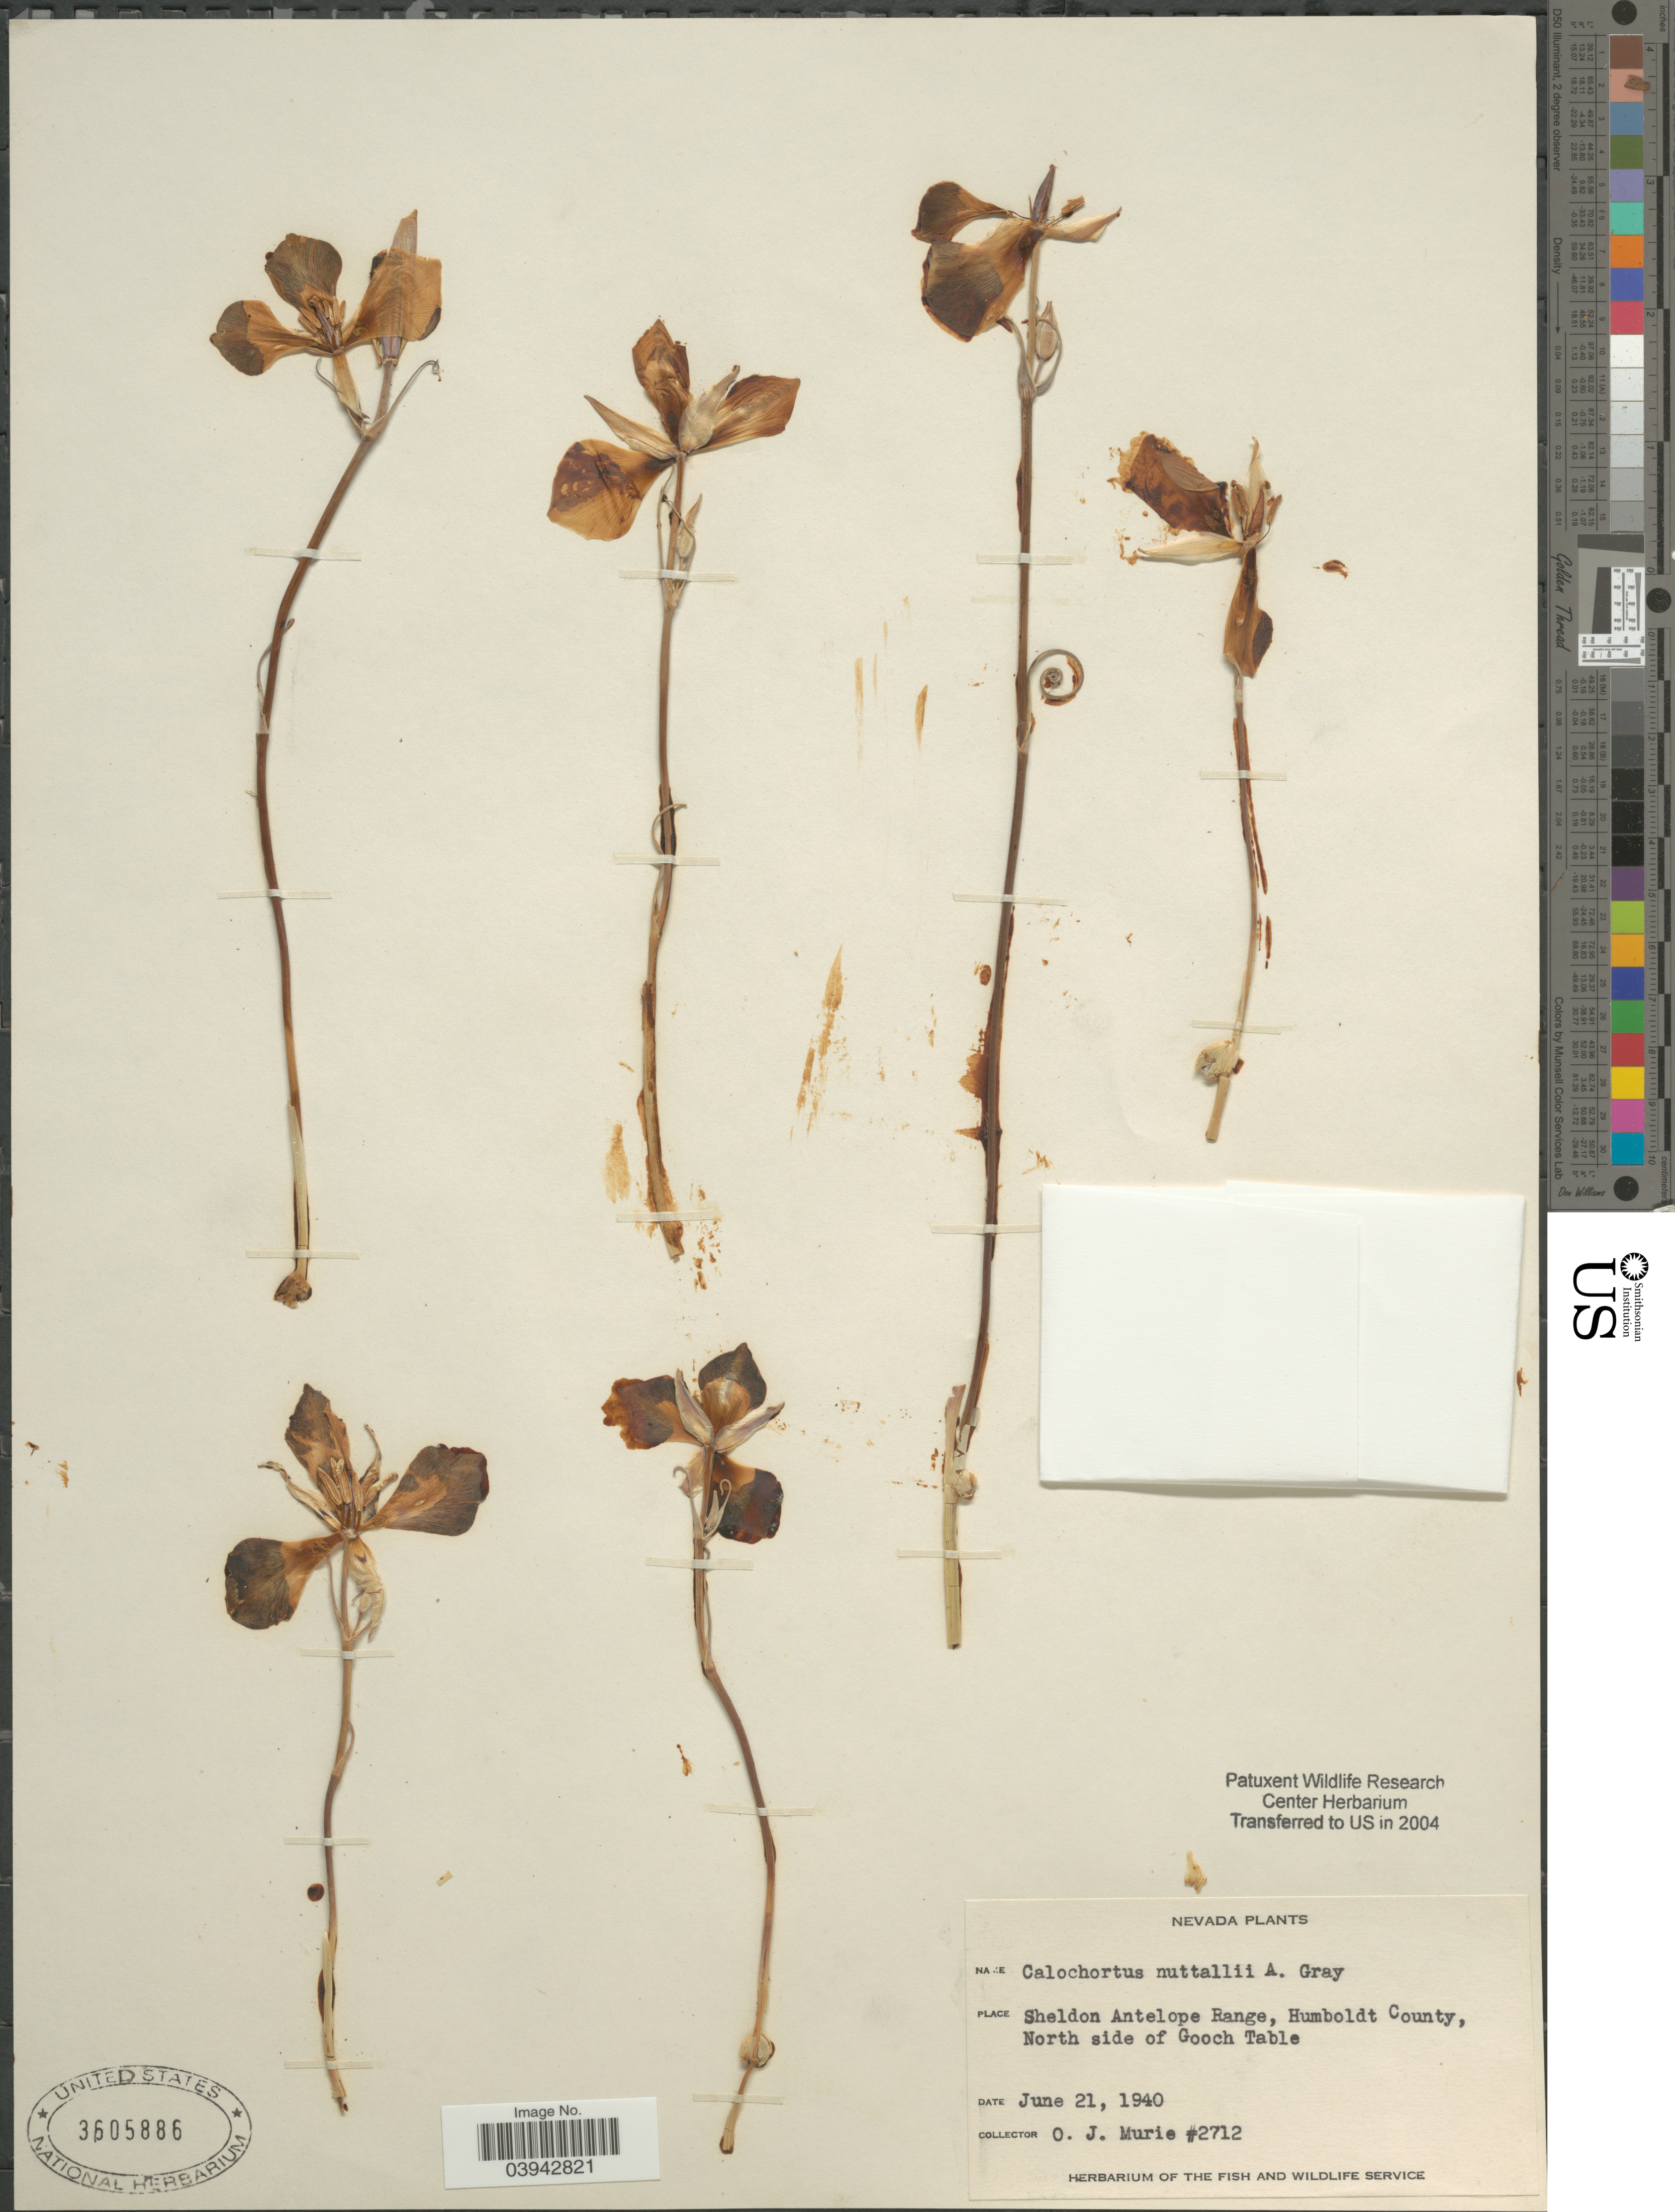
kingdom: Plantae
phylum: Tracheophyta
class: Liliopsida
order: Liliales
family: Liliaceae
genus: Calochortus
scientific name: Calochortus nuttallii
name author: Torr.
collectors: O. Murie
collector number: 2712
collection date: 1940-06-21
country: United States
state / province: Nevada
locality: Sheldon Antelope Range, Humboldt County, North side of Gooch Table.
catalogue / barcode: US 3605886